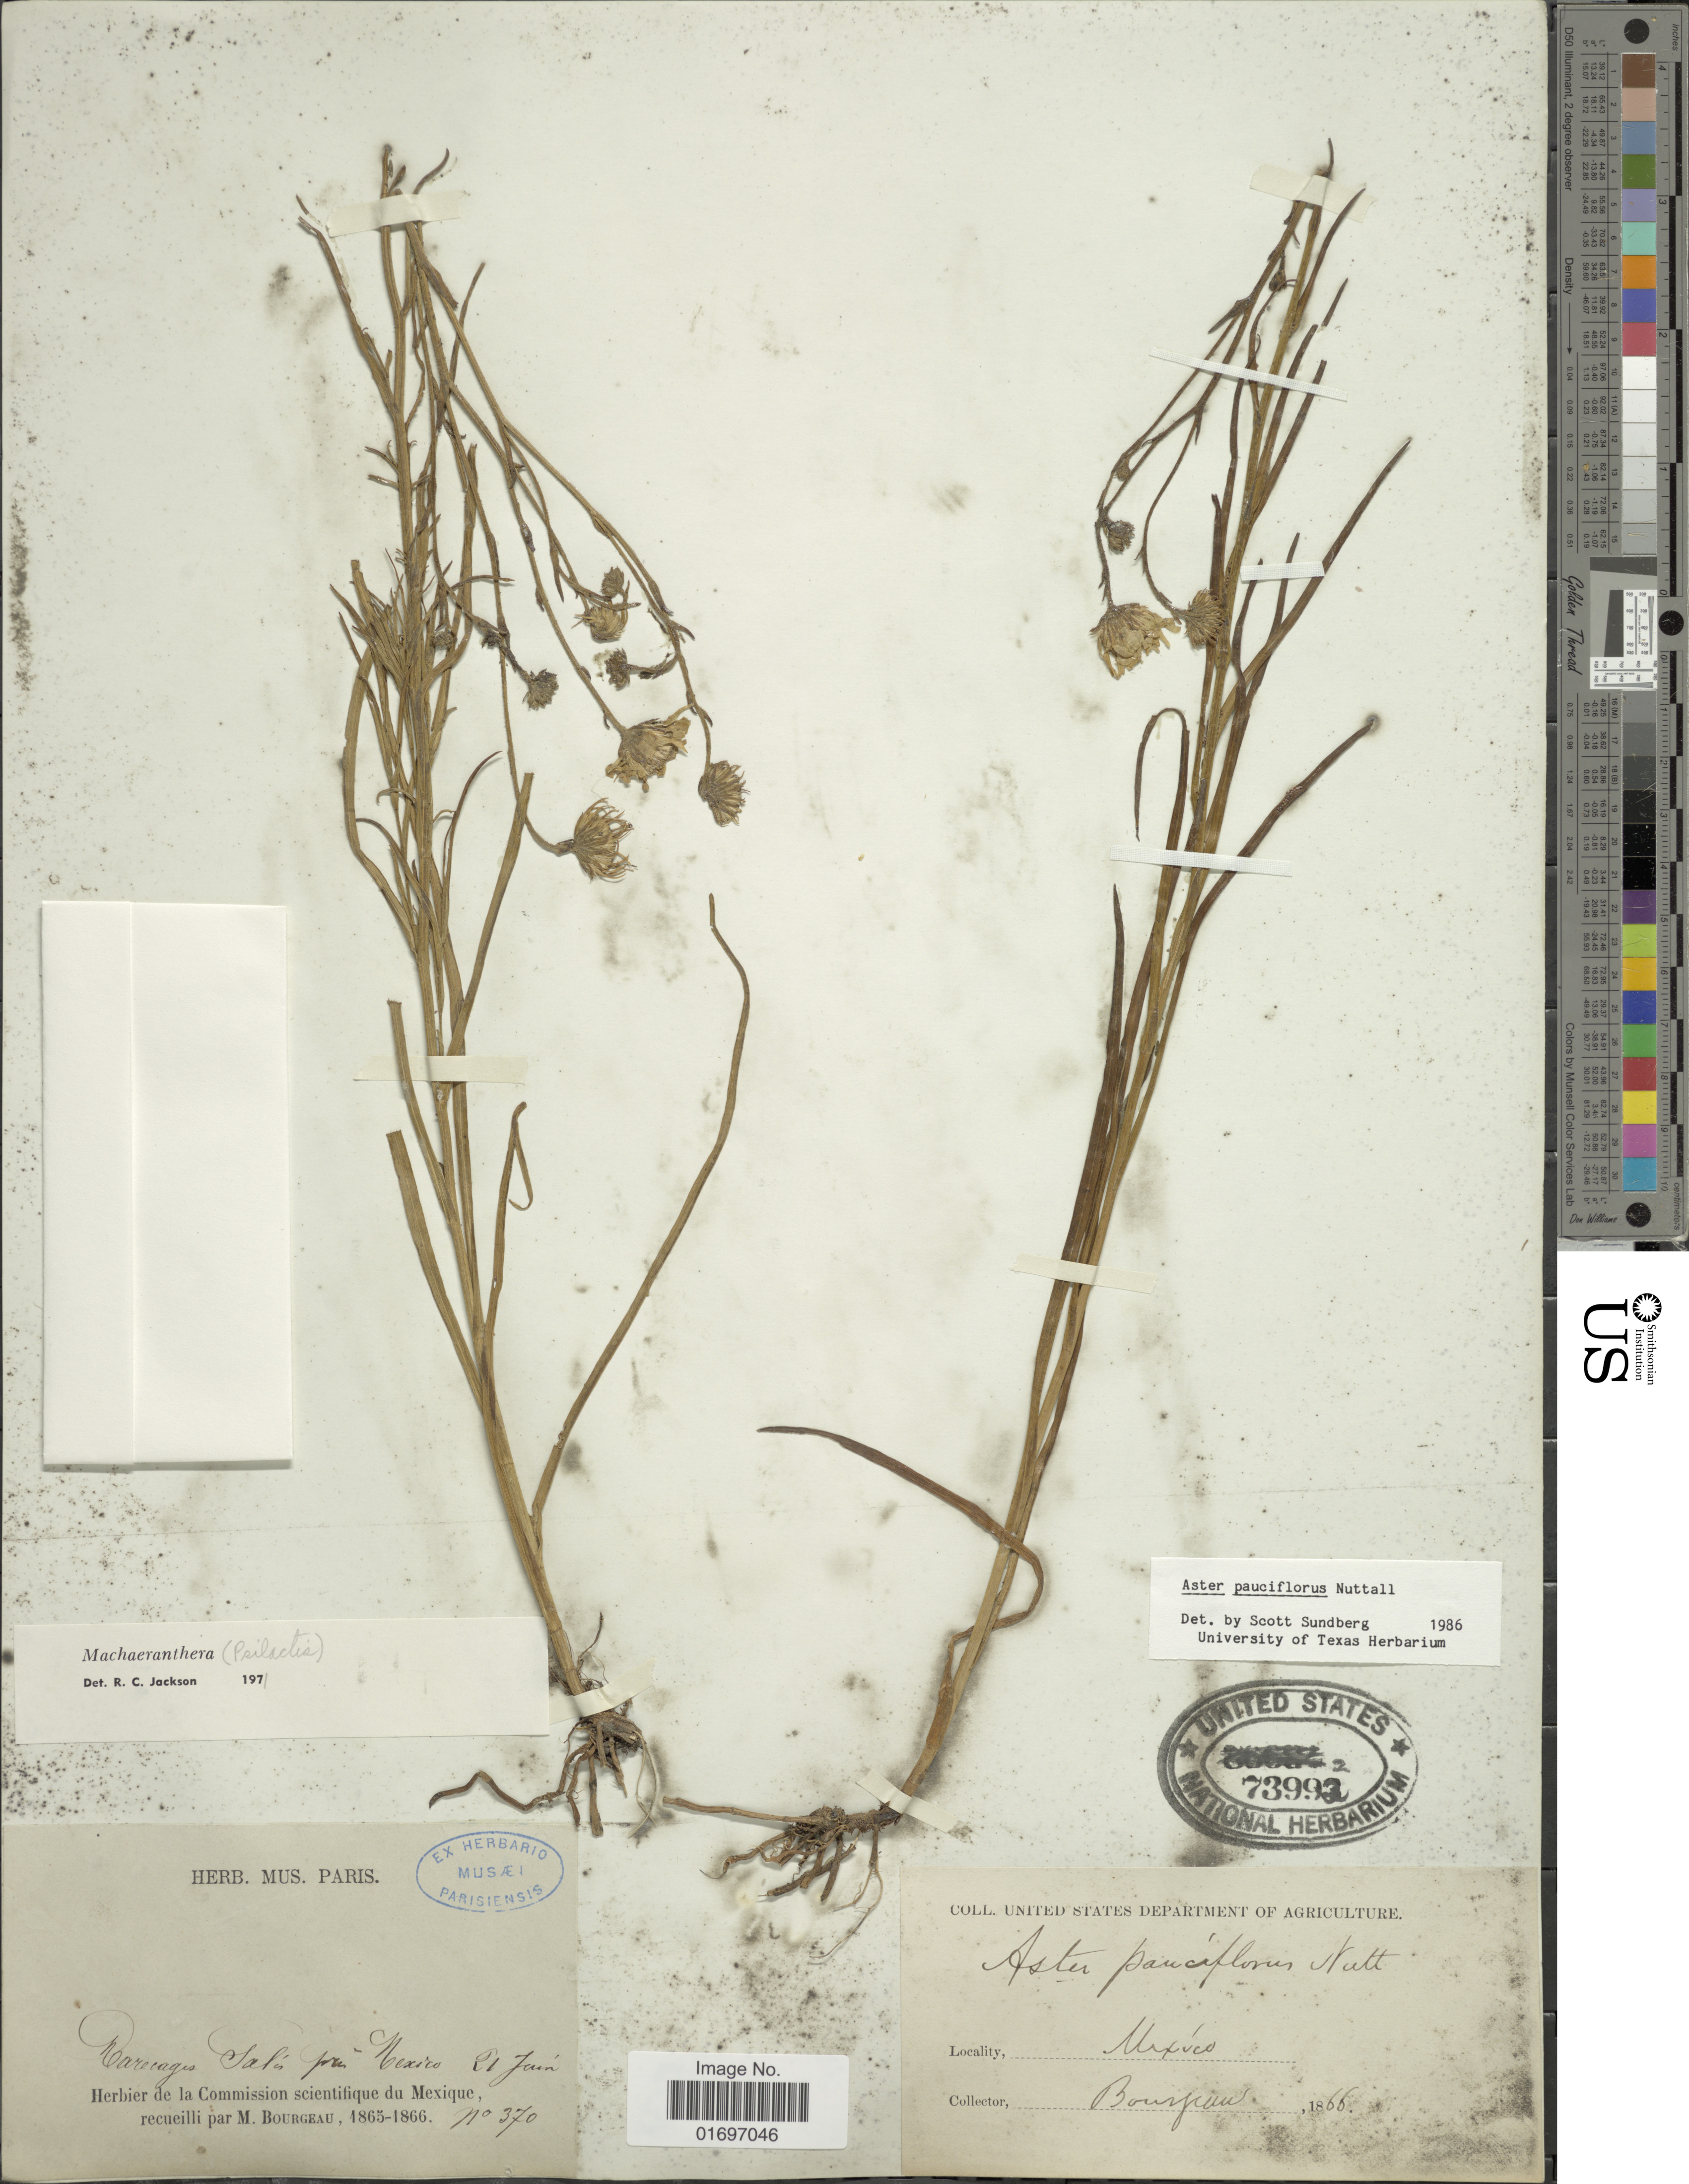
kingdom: Plantae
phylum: Tracheophyta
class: Magnoliopsida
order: Asterales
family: Asteraceae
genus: Almutaster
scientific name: Almutaster pauciflorus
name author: (Nutt.) Á. Löve & D. Löve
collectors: M. Bourgeau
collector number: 370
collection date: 1866-06-21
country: Mexico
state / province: México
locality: Marecages Salú près Mexico.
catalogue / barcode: US 73992